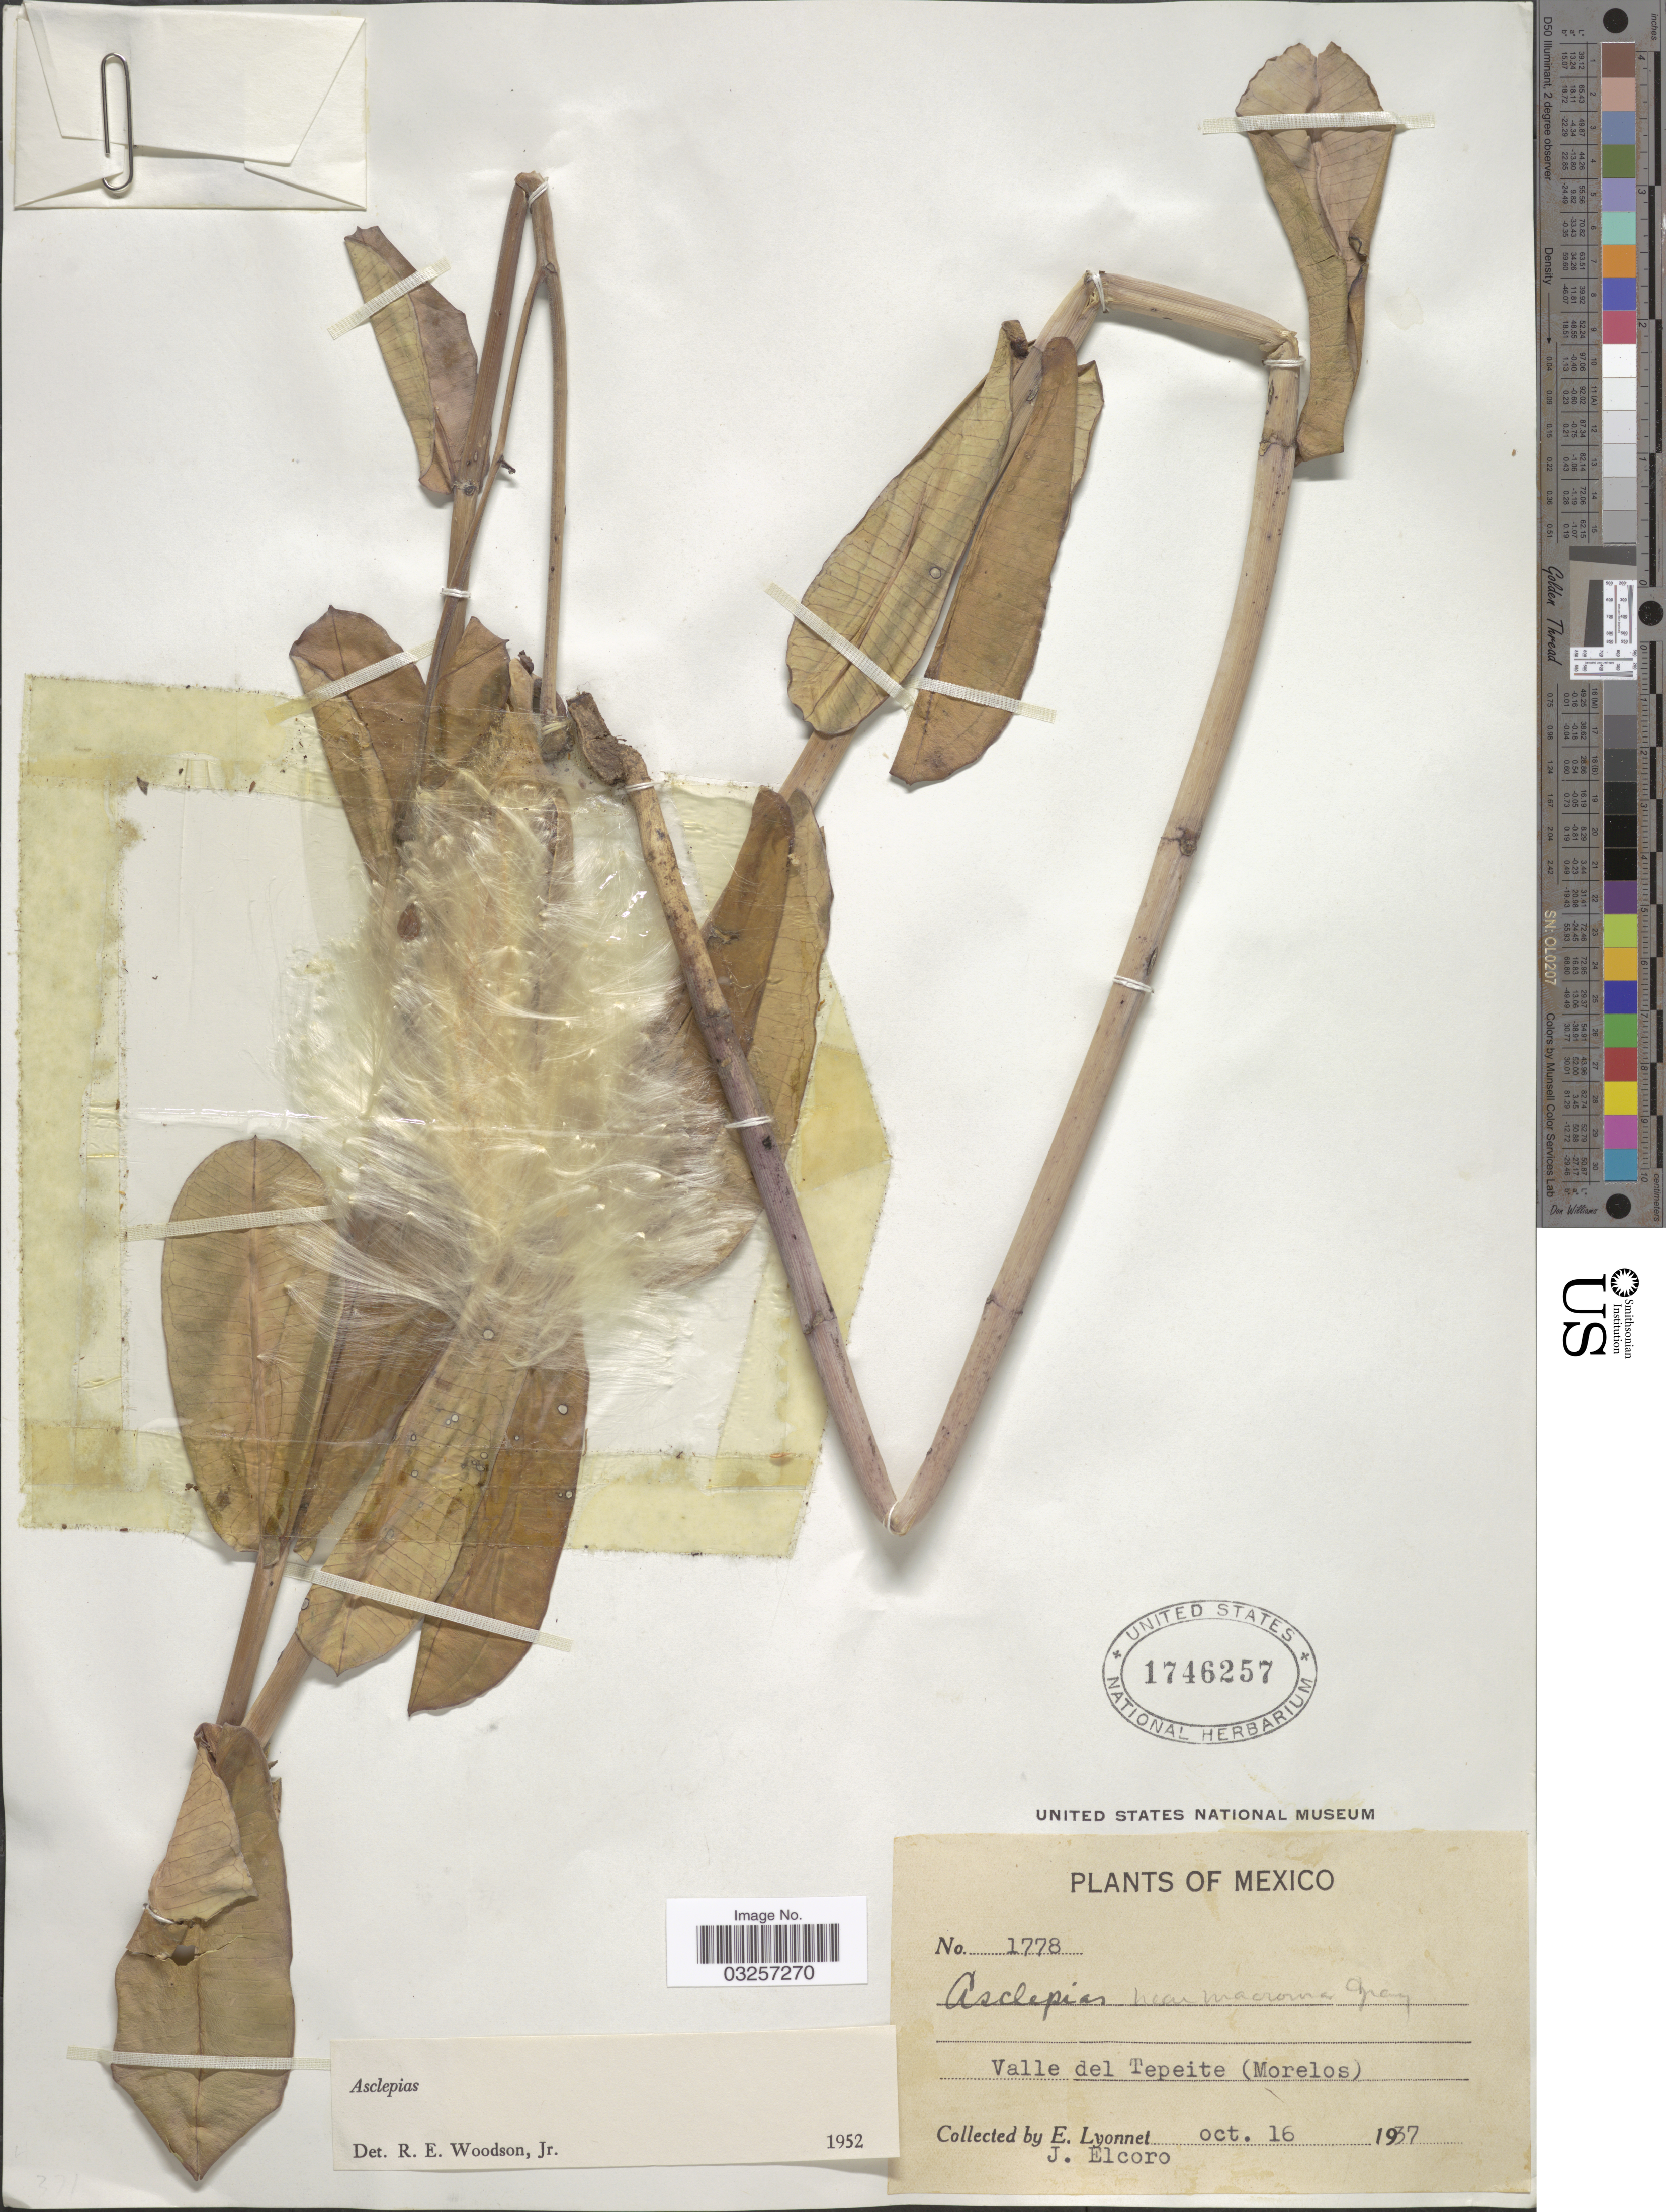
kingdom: Plantae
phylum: Tracheophyta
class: Magnoliopsida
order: Gentianales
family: Apocynaceae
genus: Asclepias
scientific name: Asclepias sp.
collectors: E. Lyonnet & J. Elcoro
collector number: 1778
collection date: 1937-10-16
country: Mexico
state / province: Morelos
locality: Valle del Tepeite.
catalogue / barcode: US 1746257